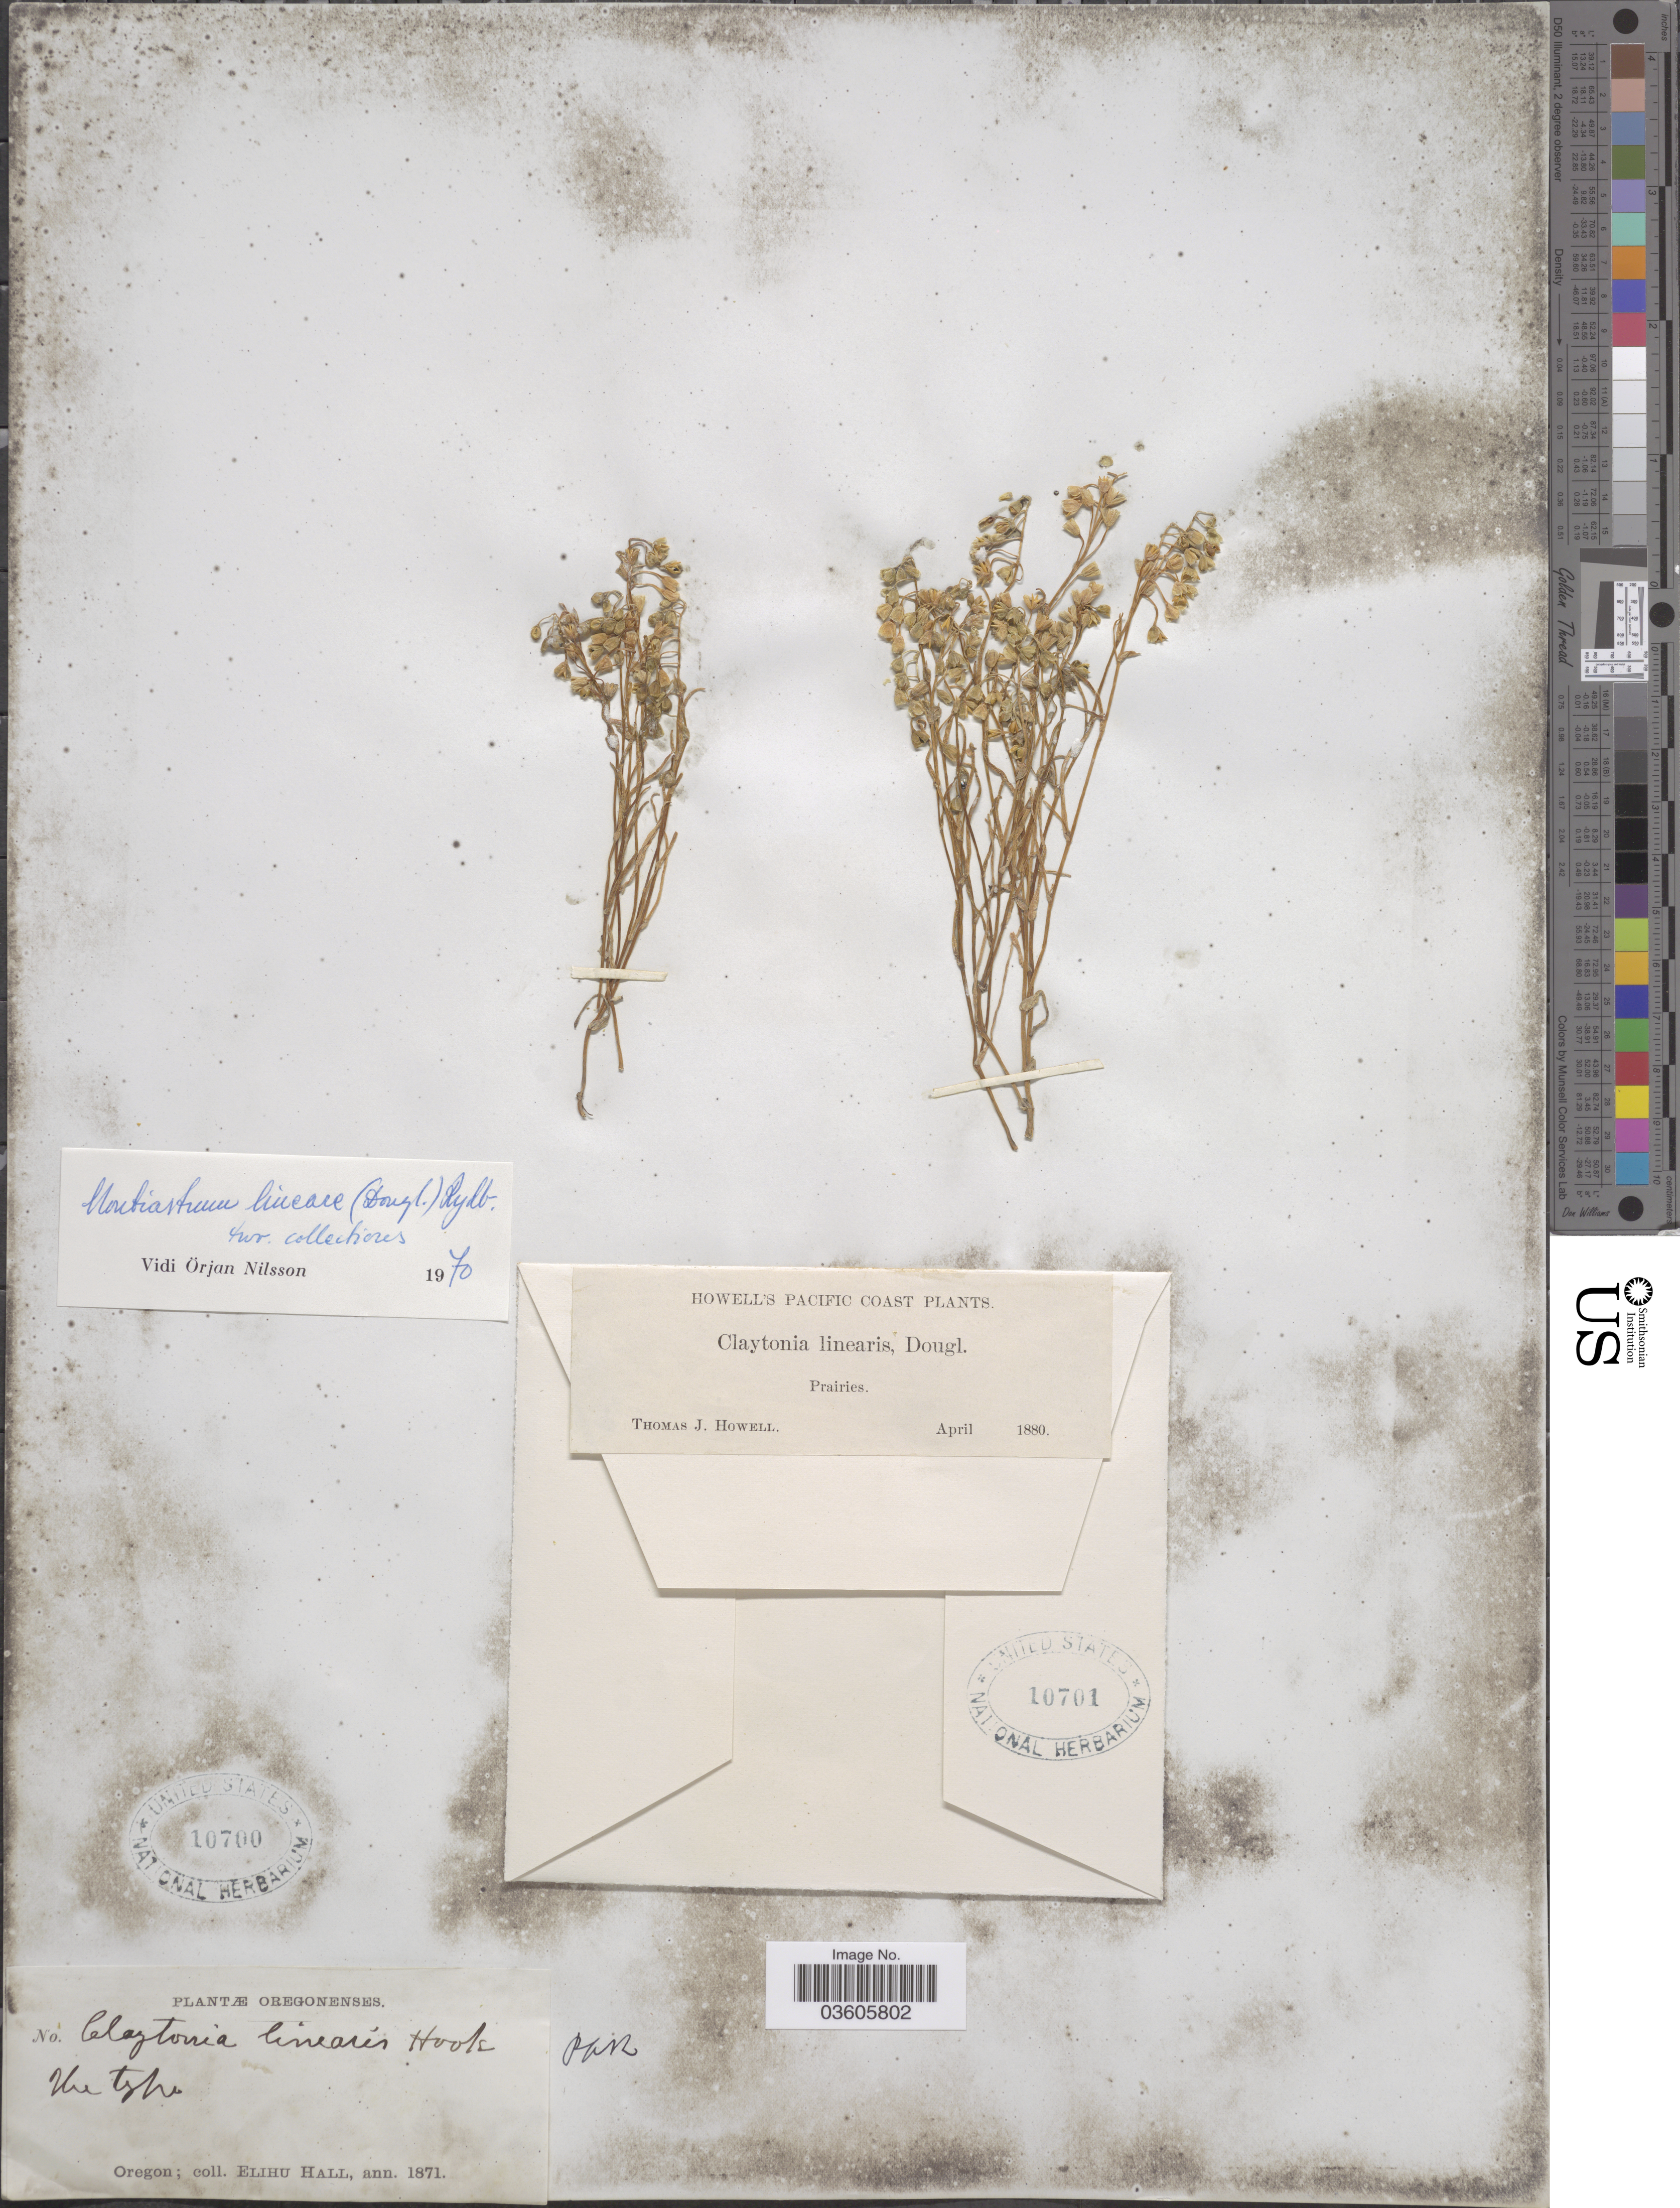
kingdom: Plantae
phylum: Tracheophyta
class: Magnoliopsida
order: Caryophyllales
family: Montiaceae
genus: Montia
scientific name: Montia linearis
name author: (Douglas) Greene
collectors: T. J. Howell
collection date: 1880-04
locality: Pacific Coast. Prairies.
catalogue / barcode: US 10701-2